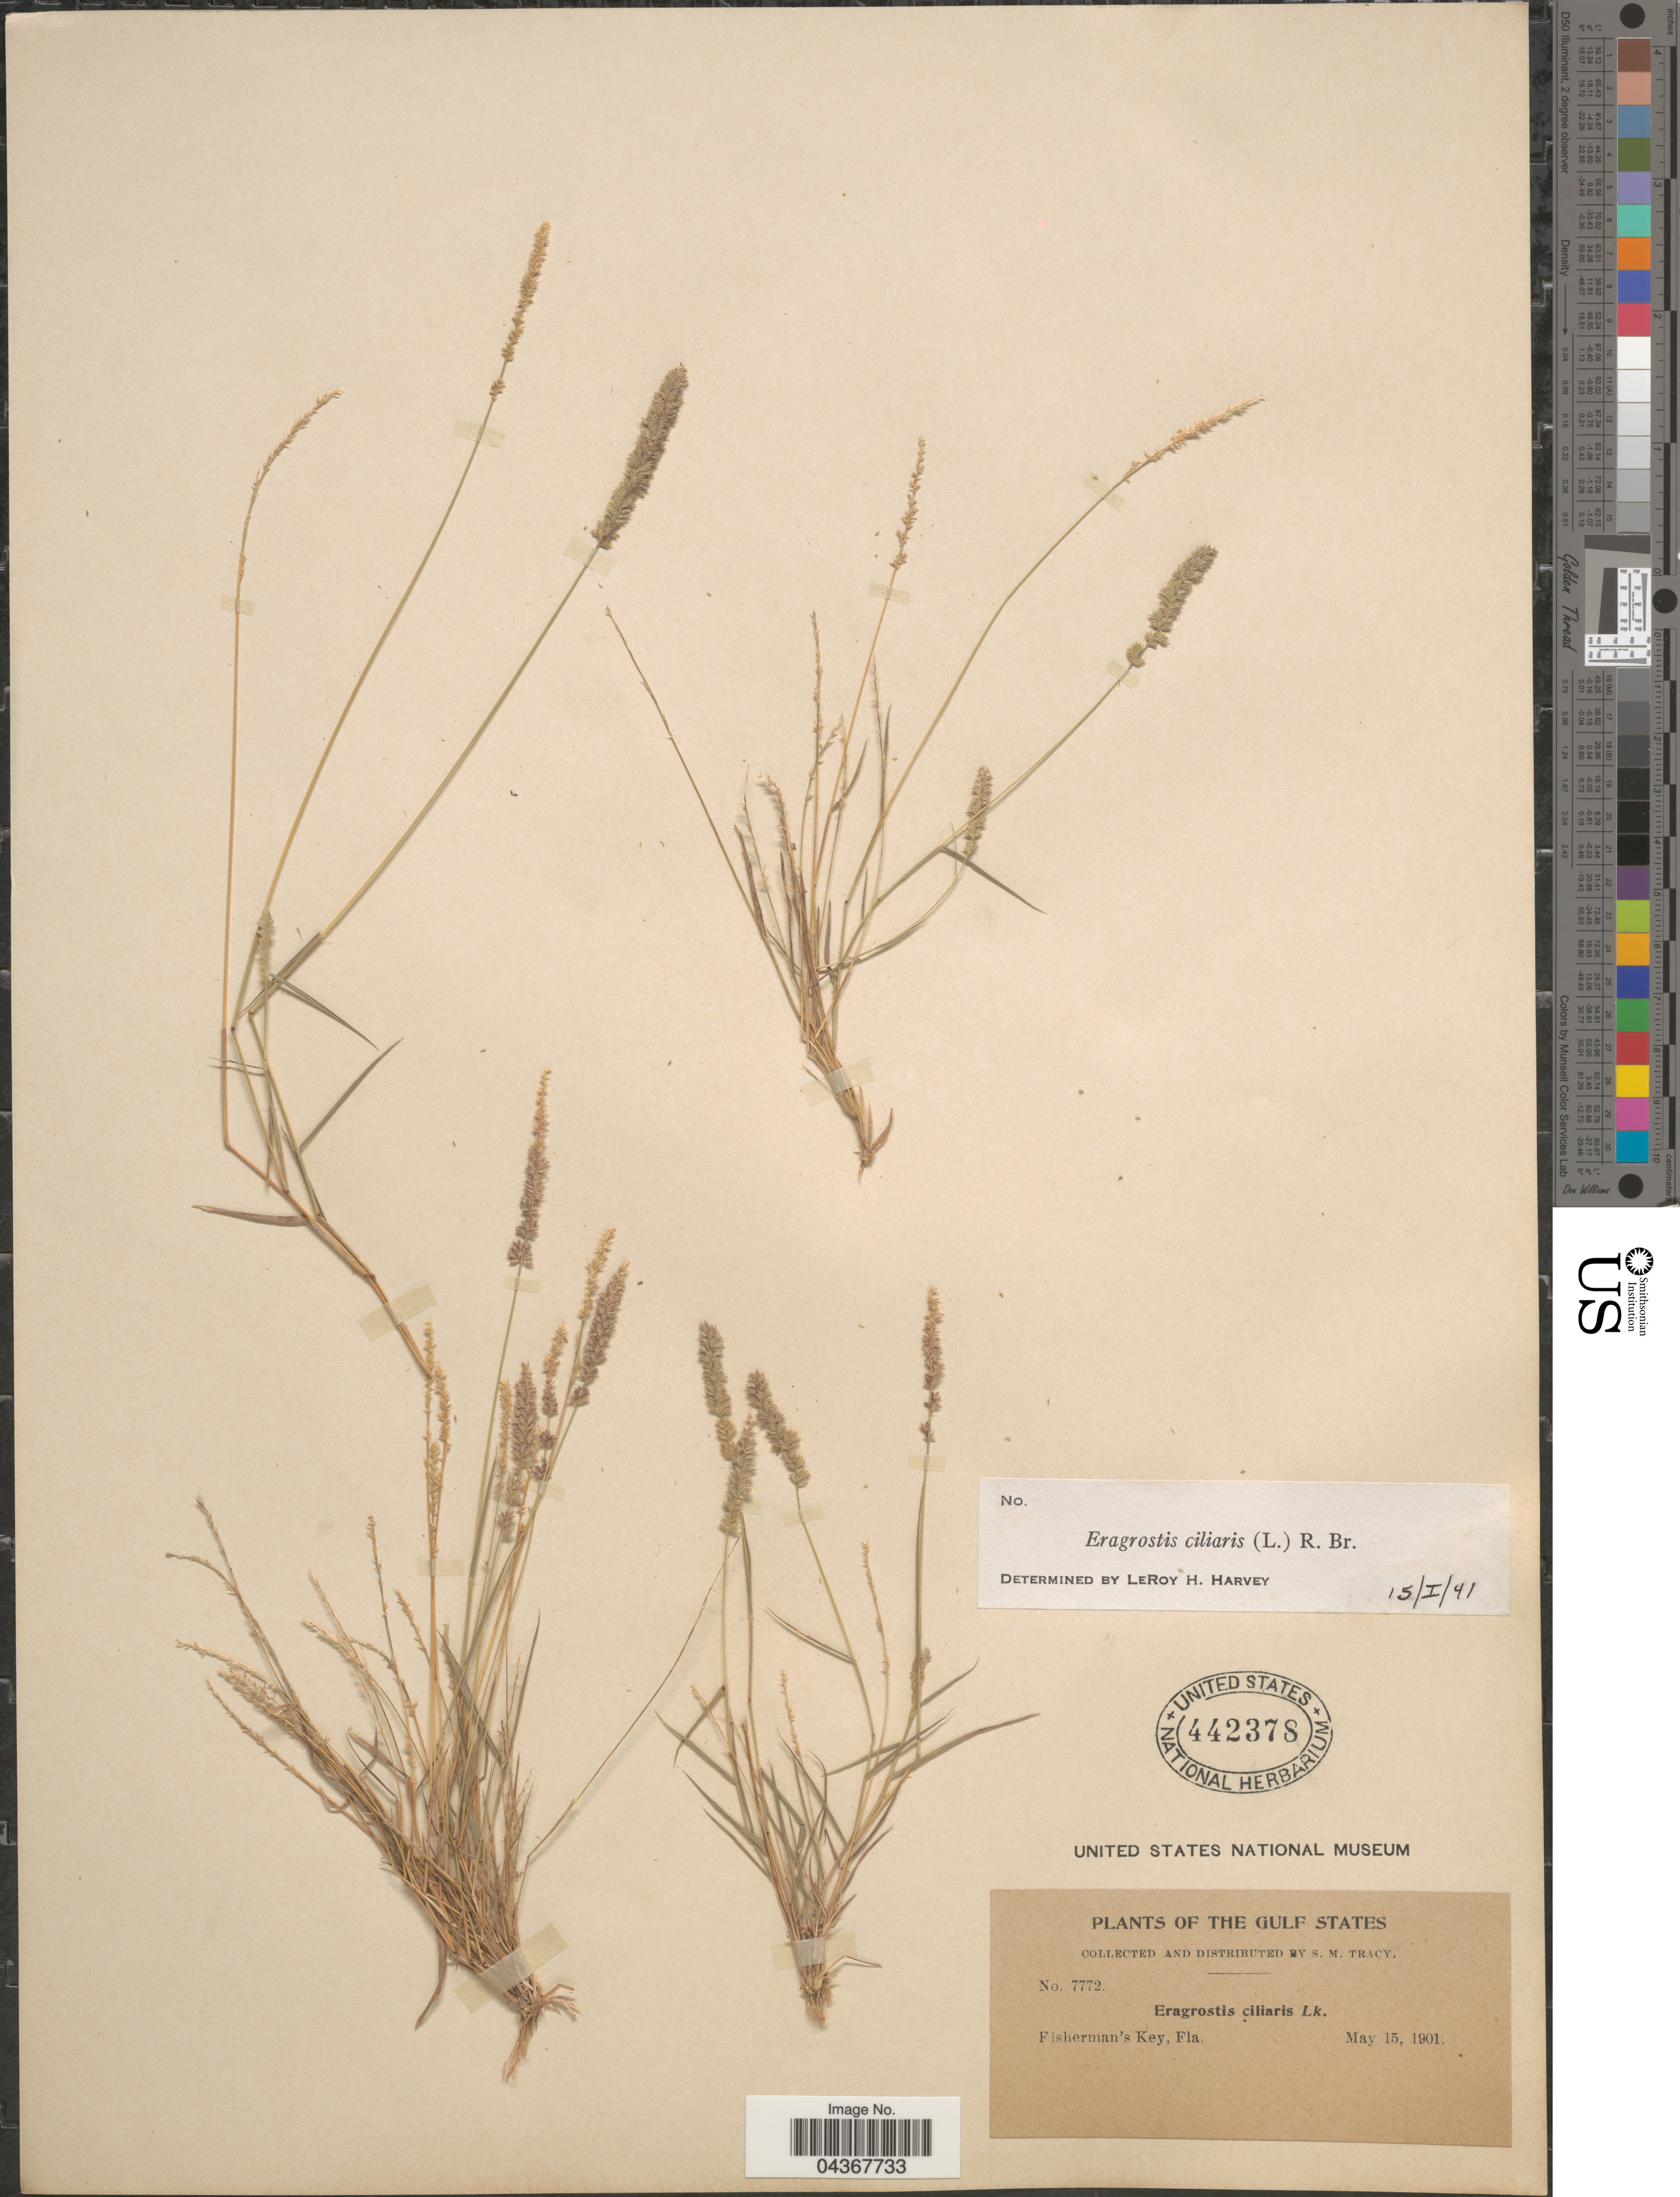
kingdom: Plantae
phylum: Tracheophyta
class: Liliopsida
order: Poales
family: Poaceae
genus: Eragrostis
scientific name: Eragrostis ciliaris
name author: (L.) R. Br.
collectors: S. M. Tracy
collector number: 7772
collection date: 1901-05-15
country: United States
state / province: Florida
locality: The Gulf States. Fisherman's Key.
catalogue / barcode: US 442378